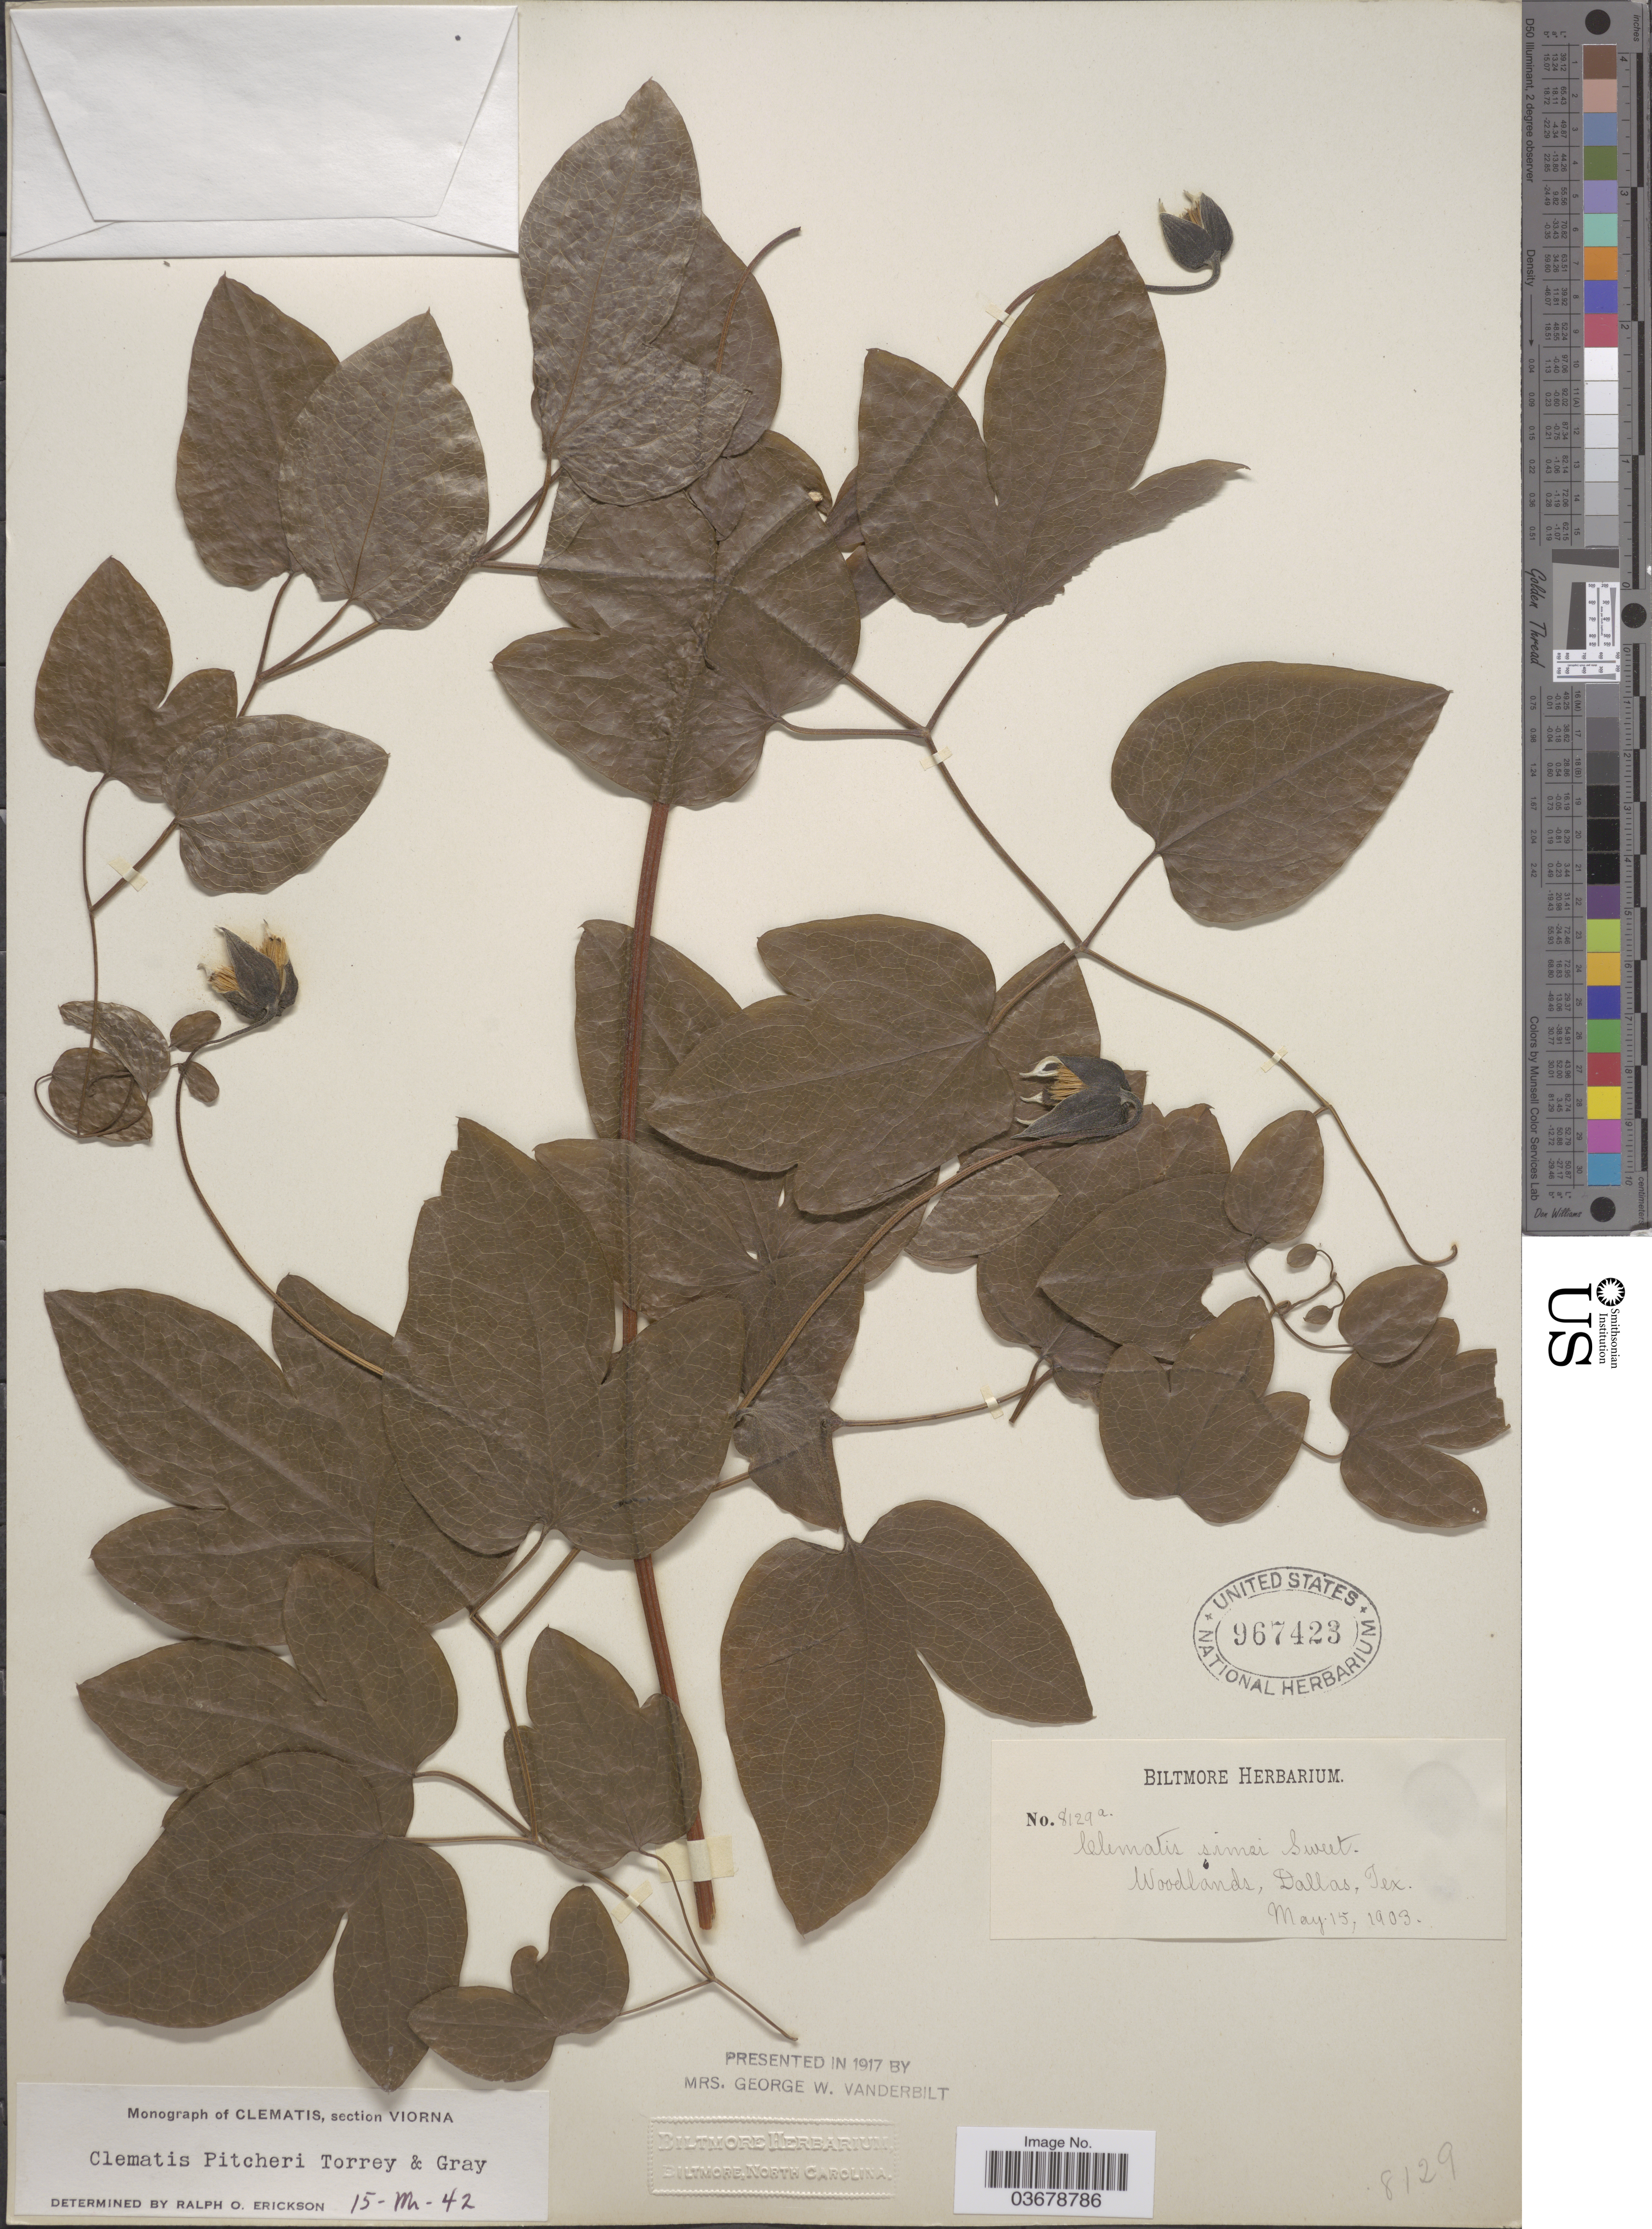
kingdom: Plantae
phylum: Tracheophyta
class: Magnoliopsida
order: Ranunculales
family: Ranunculaceae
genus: Clematis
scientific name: Clematis viorna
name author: L.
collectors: ex herb. Biltmore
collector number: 8129a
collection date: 1903-05-15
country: United States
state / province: Texas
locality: Woodlands, Dallas.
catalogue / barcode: US 967423